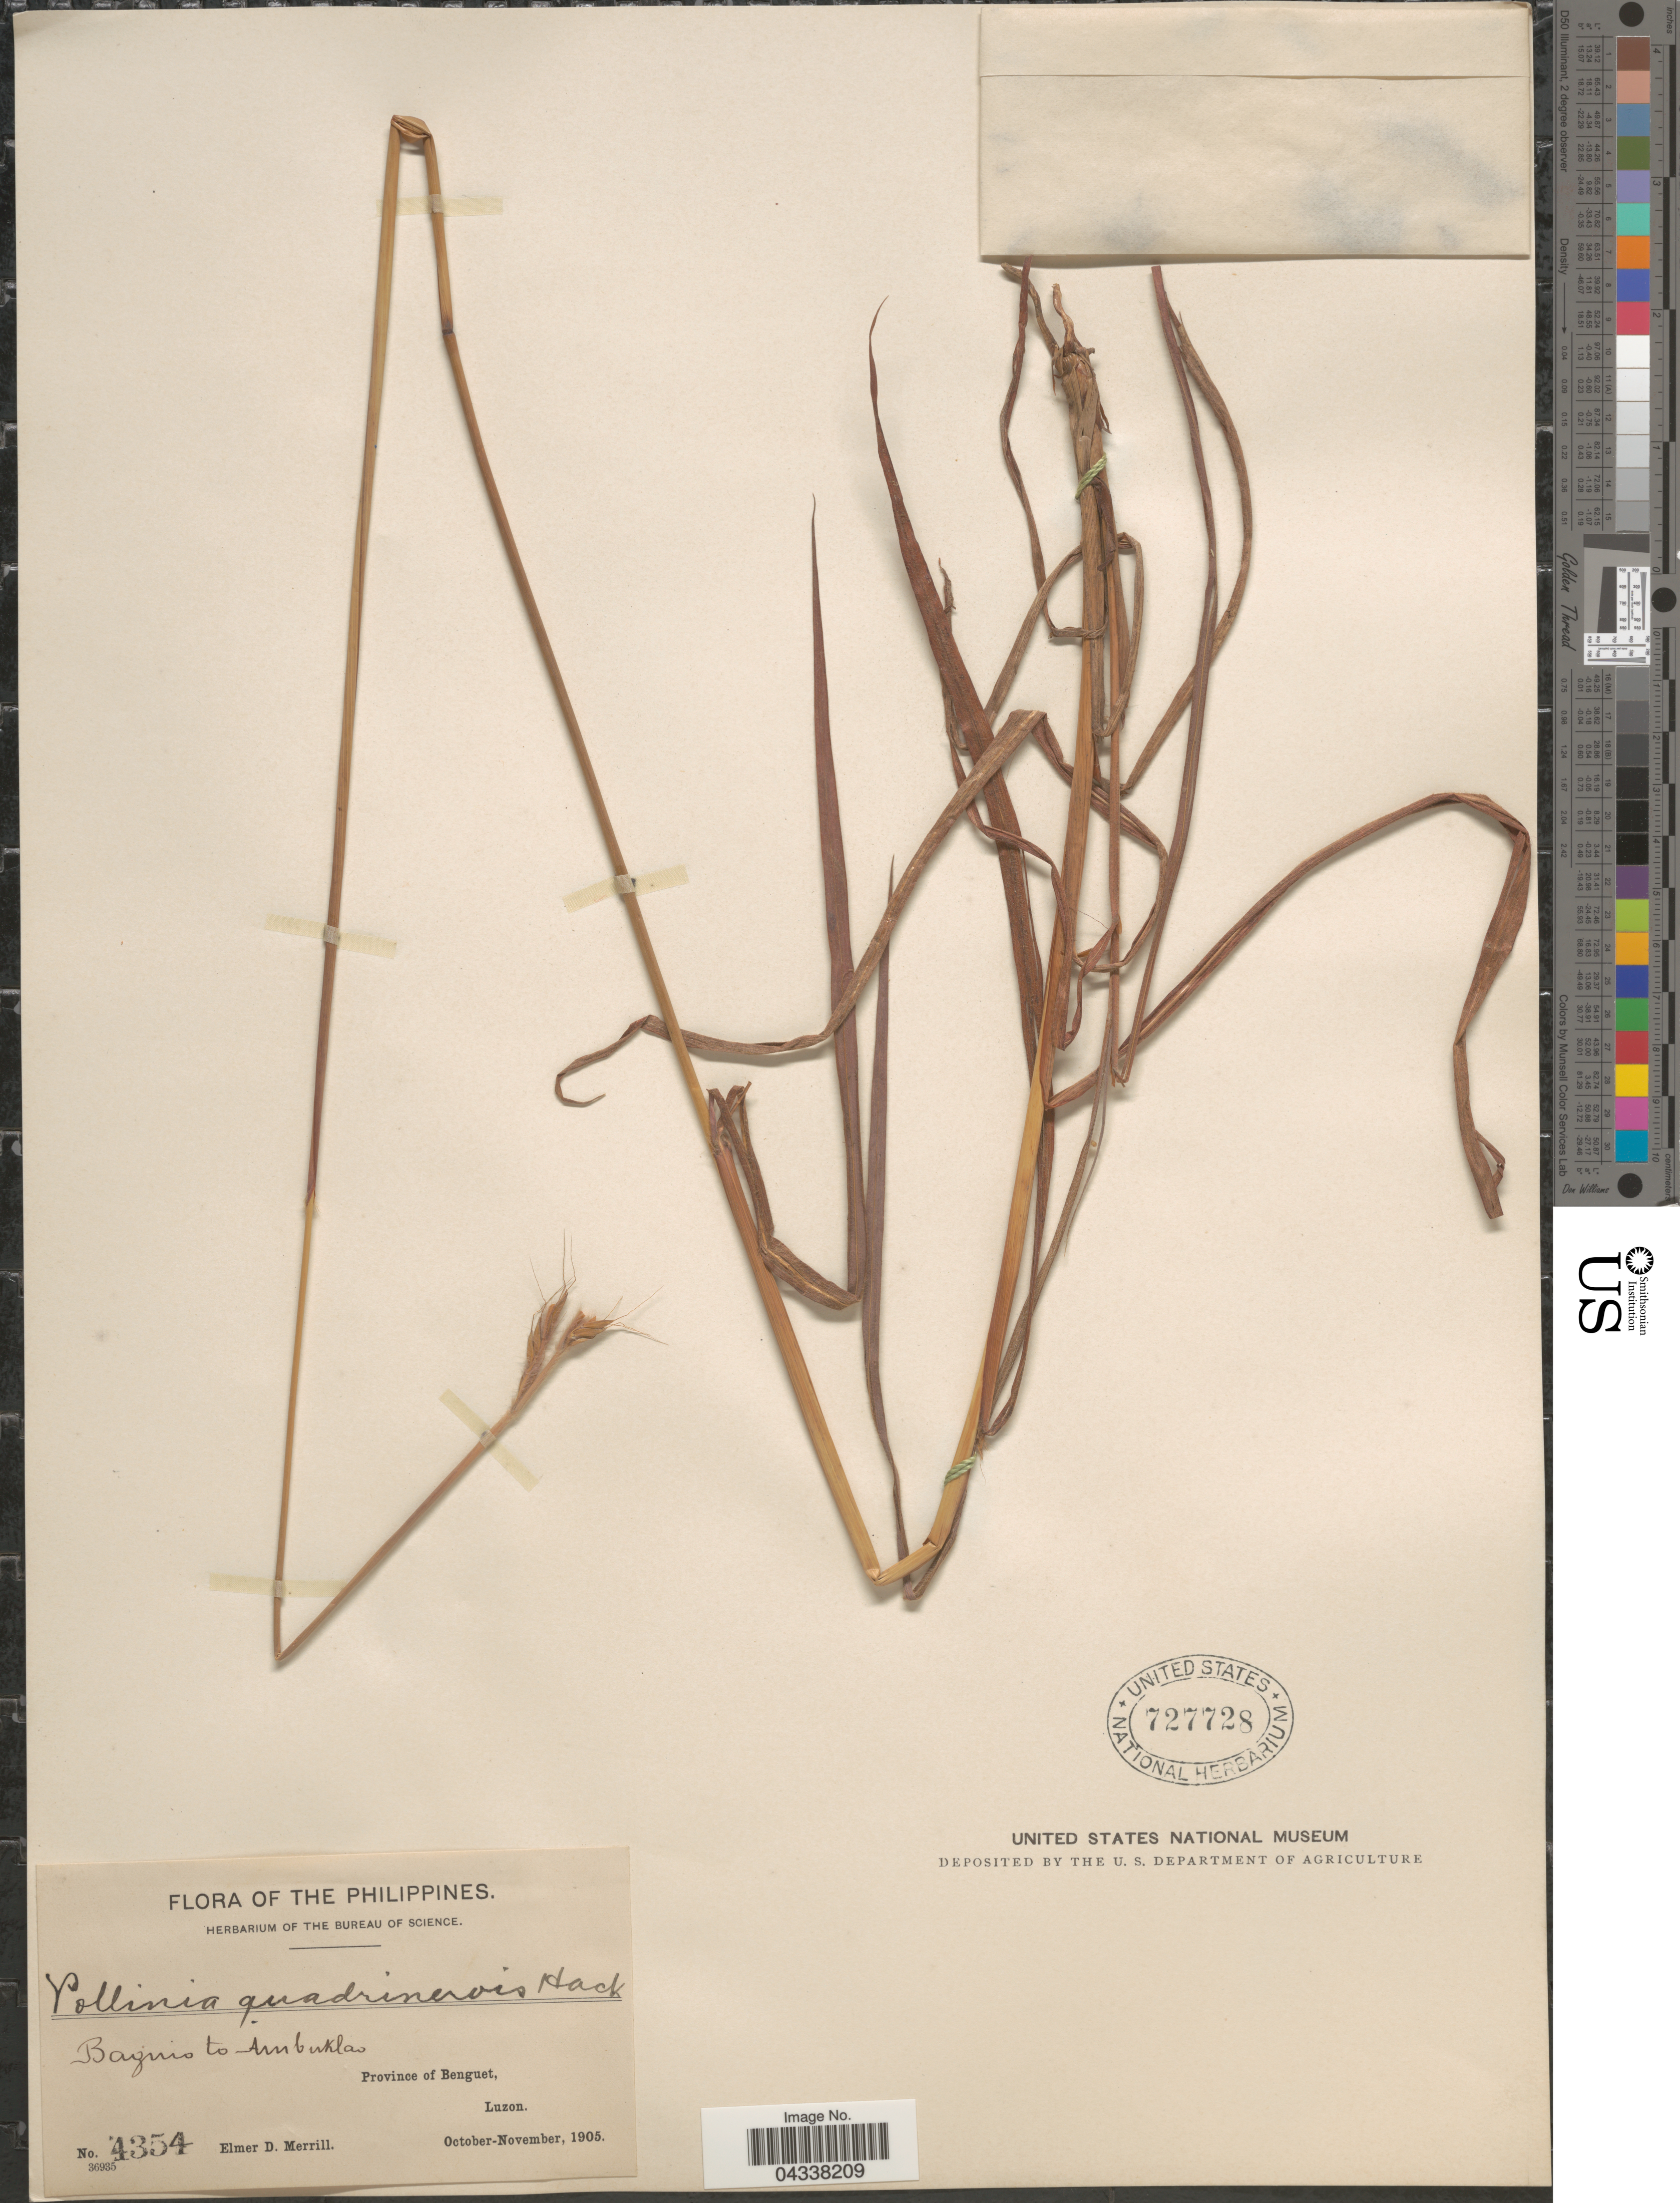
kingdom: Plantae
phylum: Tracheophyta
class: Liliopsida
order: Poales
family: Poaceae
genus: Pseudopogonatherum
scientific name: Pseudopogonatherum quadrinerve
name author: (Hack.) Ohwi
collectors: E. D. Merrill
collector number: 4354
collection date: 1905-10/1905-11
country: Philippines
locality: Baguio to Ambuklao. Province of Benguet, Luzon.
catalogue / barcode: US 727728